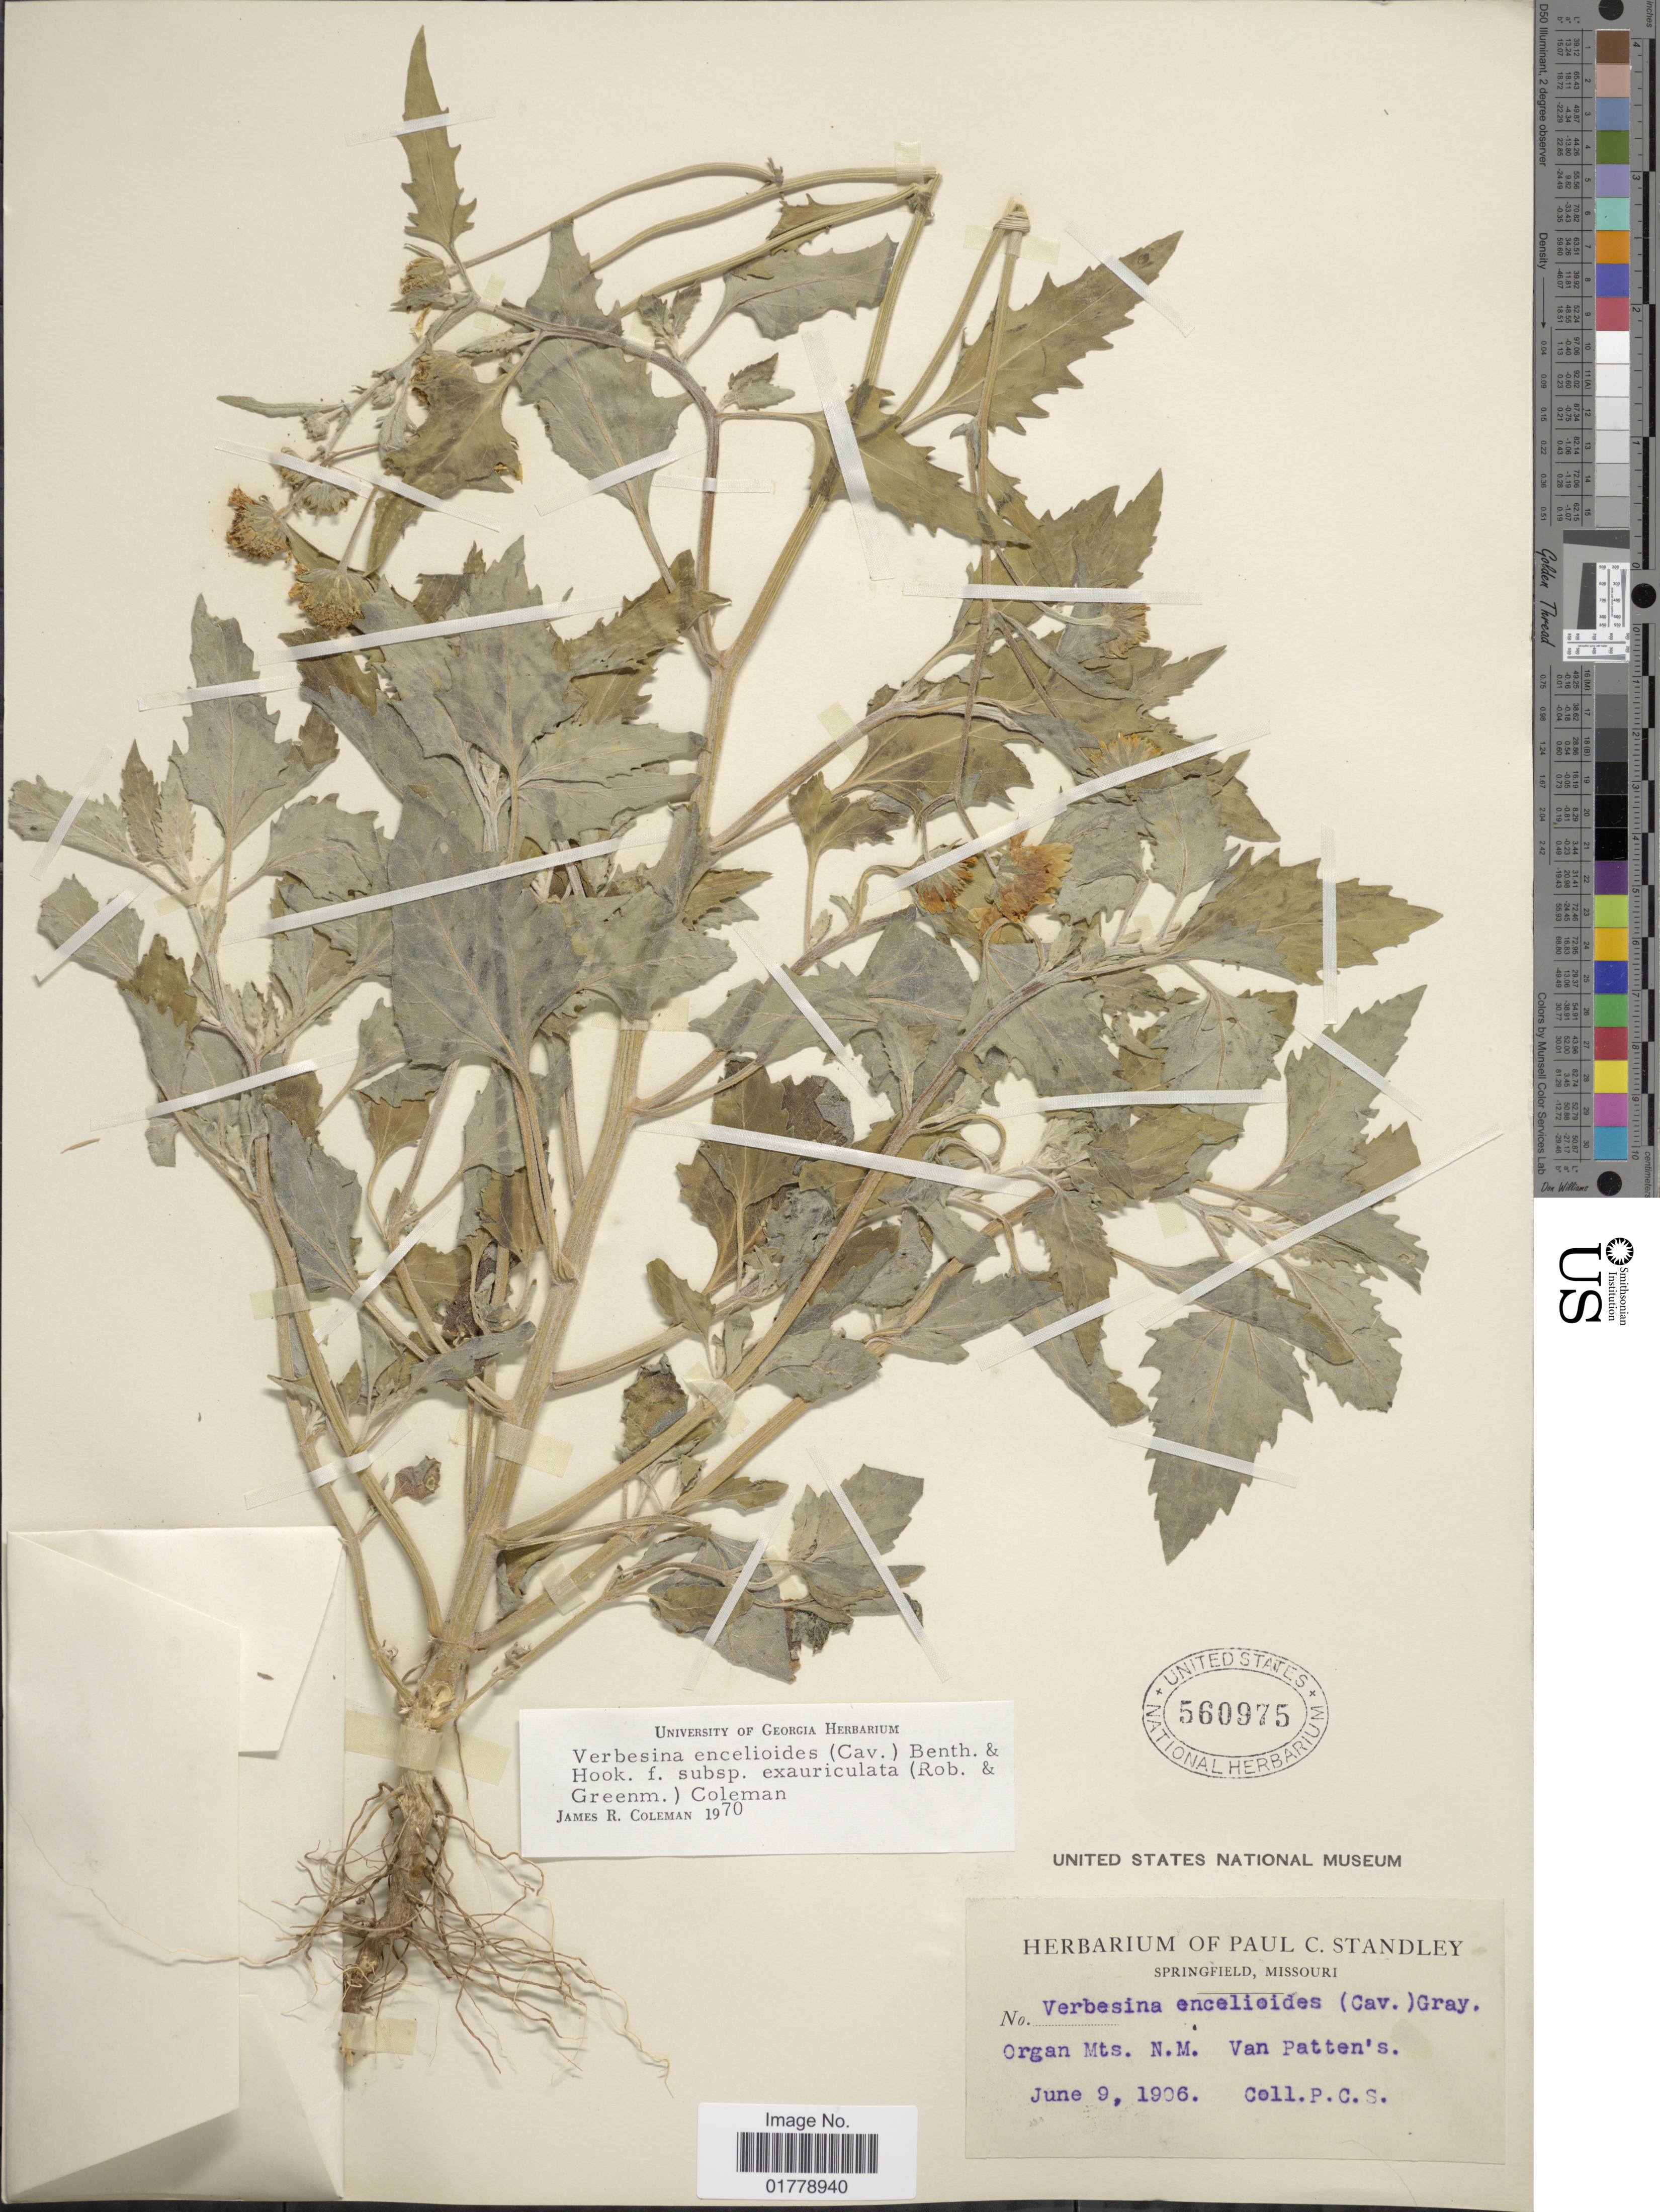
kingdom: Plantae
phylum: Tracheophyta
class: Magnoliopsida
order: Asterales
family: Asteraceae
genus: Verbesina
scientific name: Verbesina encelioides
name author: (Cav.) Benth. & Hook. ex A. Gray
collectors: P. C. Standley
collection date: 1906-06-09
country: United States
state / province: New Mexico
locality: Organ Mts. N.M. Van Patten's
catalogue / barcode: US 560975